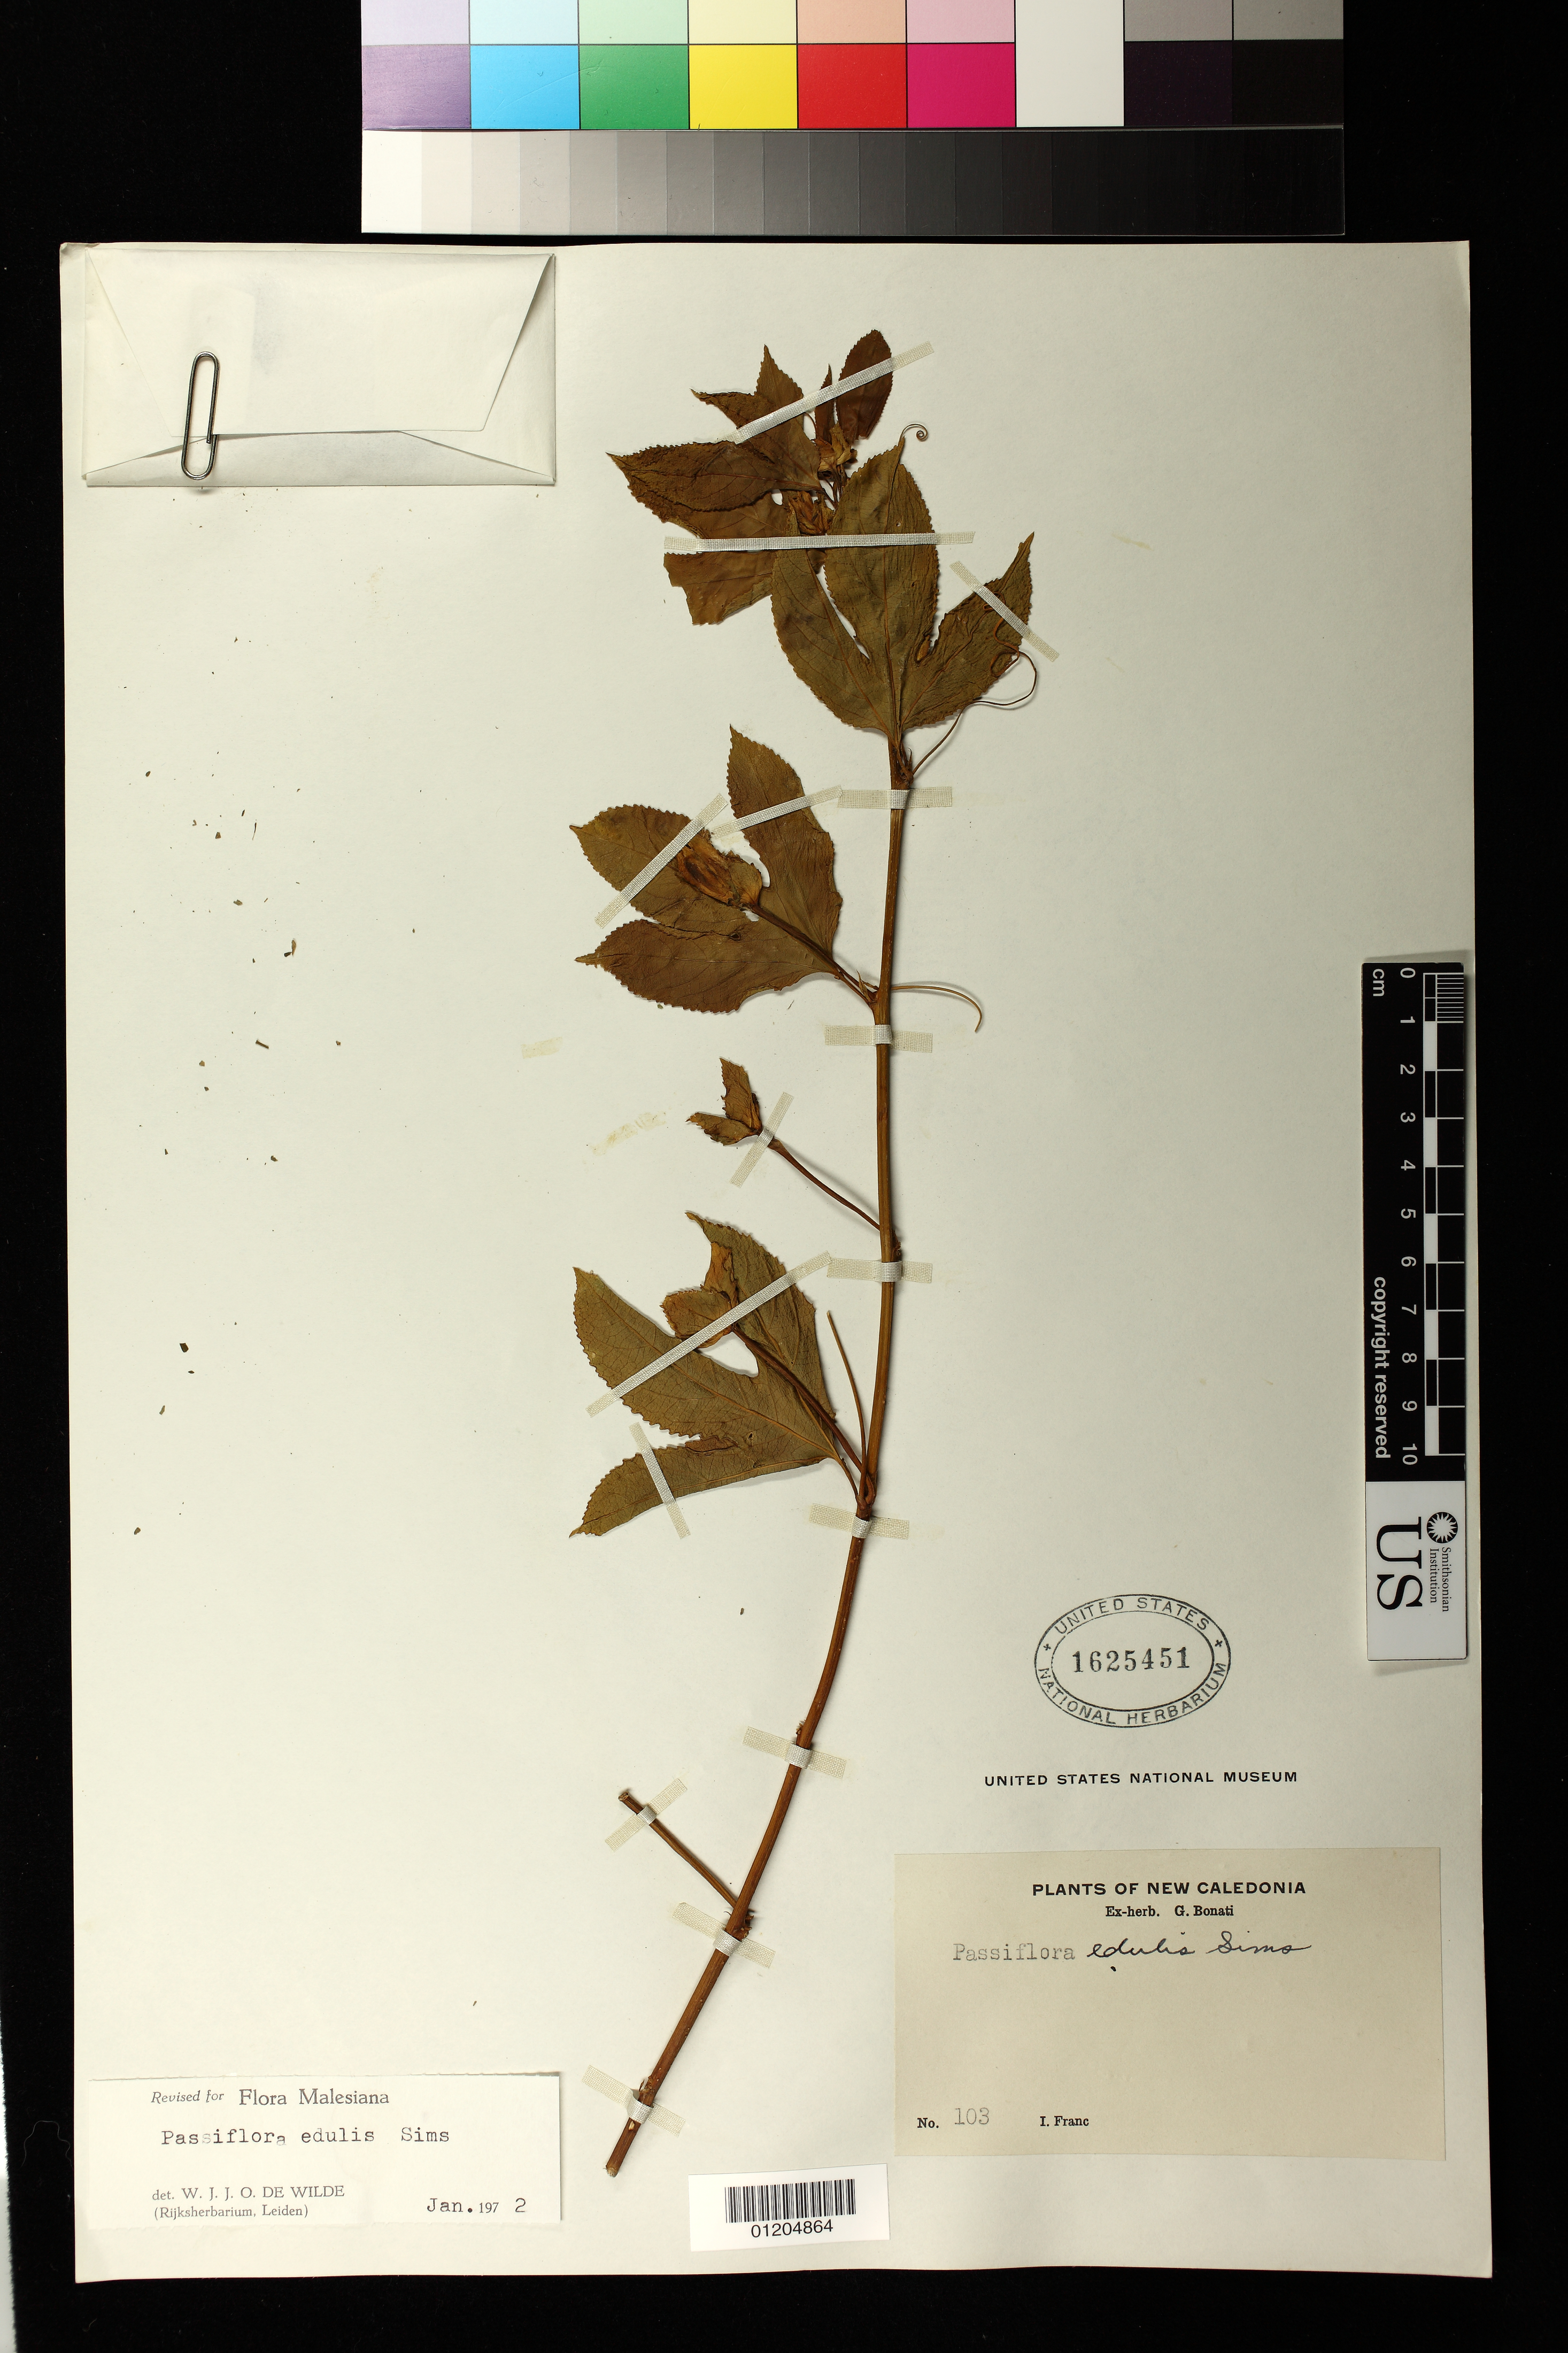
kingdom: Plantae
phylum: Tracheophyta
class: Magnoliopsida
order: Malpighiales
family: Passifloraceae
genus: Passiflora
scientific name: Passiflora edulis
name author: Sims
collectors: I. Franc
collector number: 103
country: New Caledonia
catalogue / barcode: US 1625451